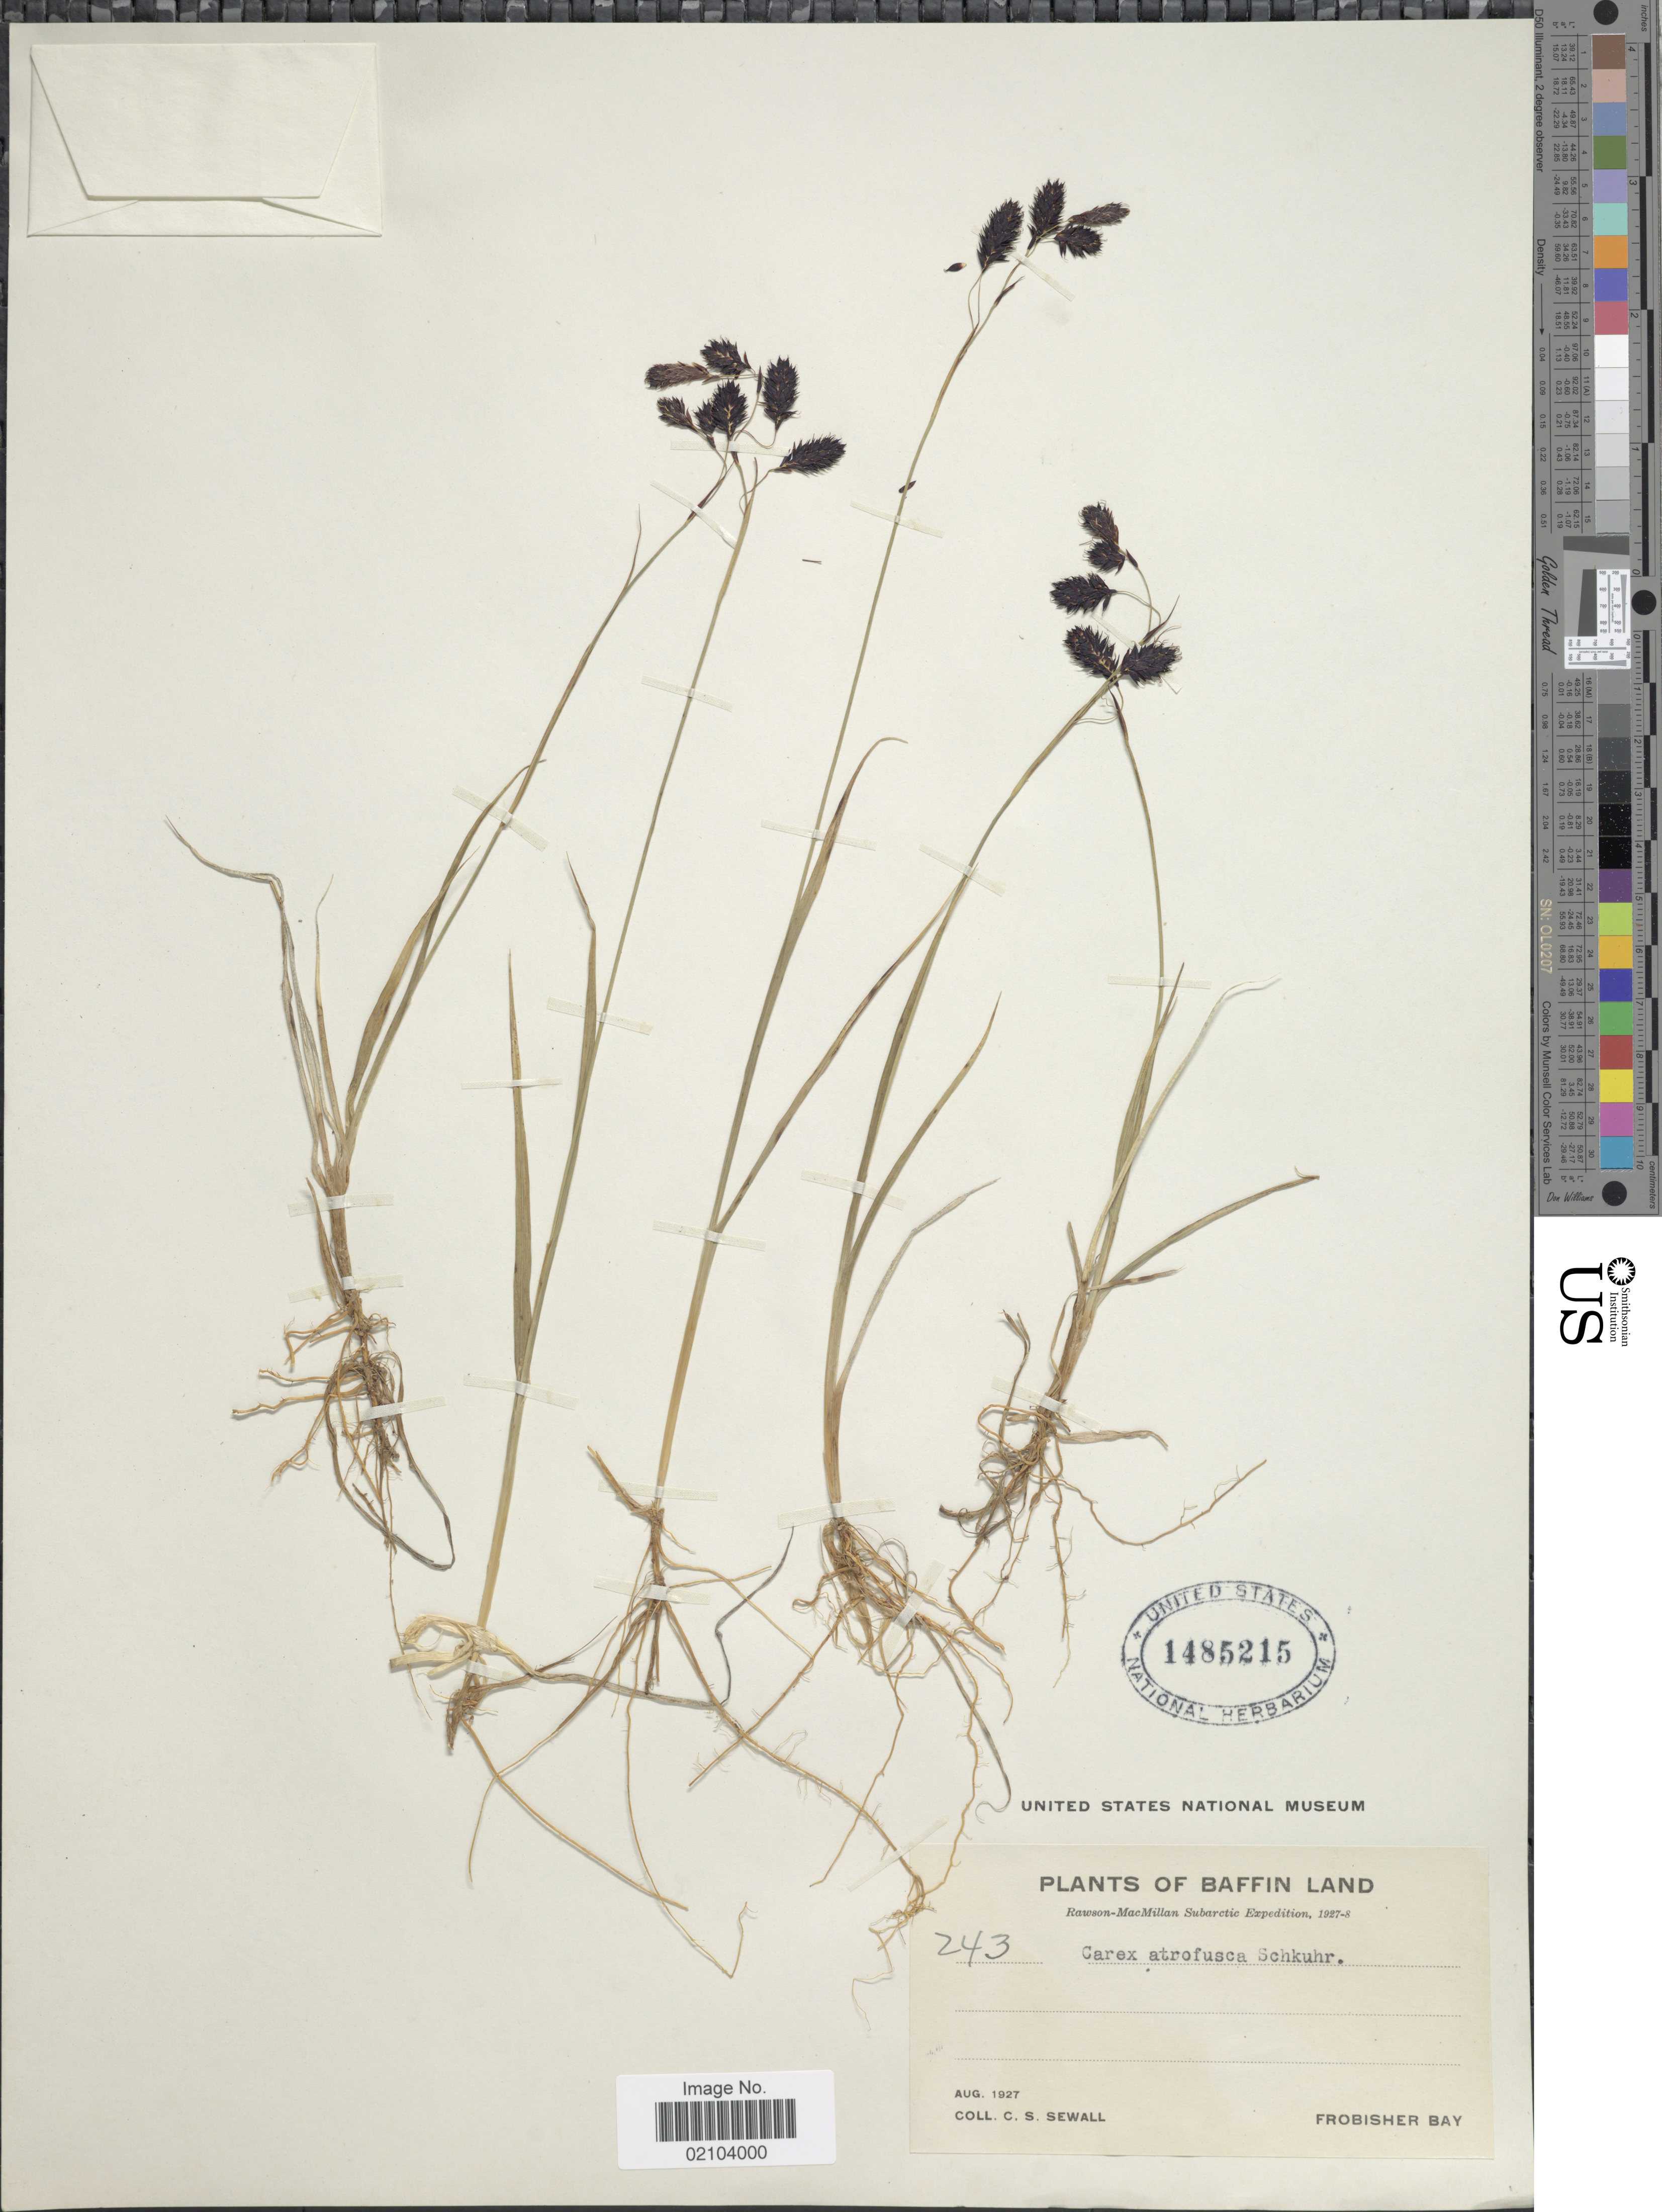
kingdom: Plantae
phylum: Tracheophyta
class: Liliopsida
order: Poales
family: Cyperaceae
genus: Carex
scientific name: Carex atrofusca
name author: Schkuhr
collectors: C. Sewall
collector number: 243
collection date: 1927-08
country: Canada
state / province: Nunavut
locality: Baffin Land. Frobisher Bay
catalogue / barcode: US 1485215